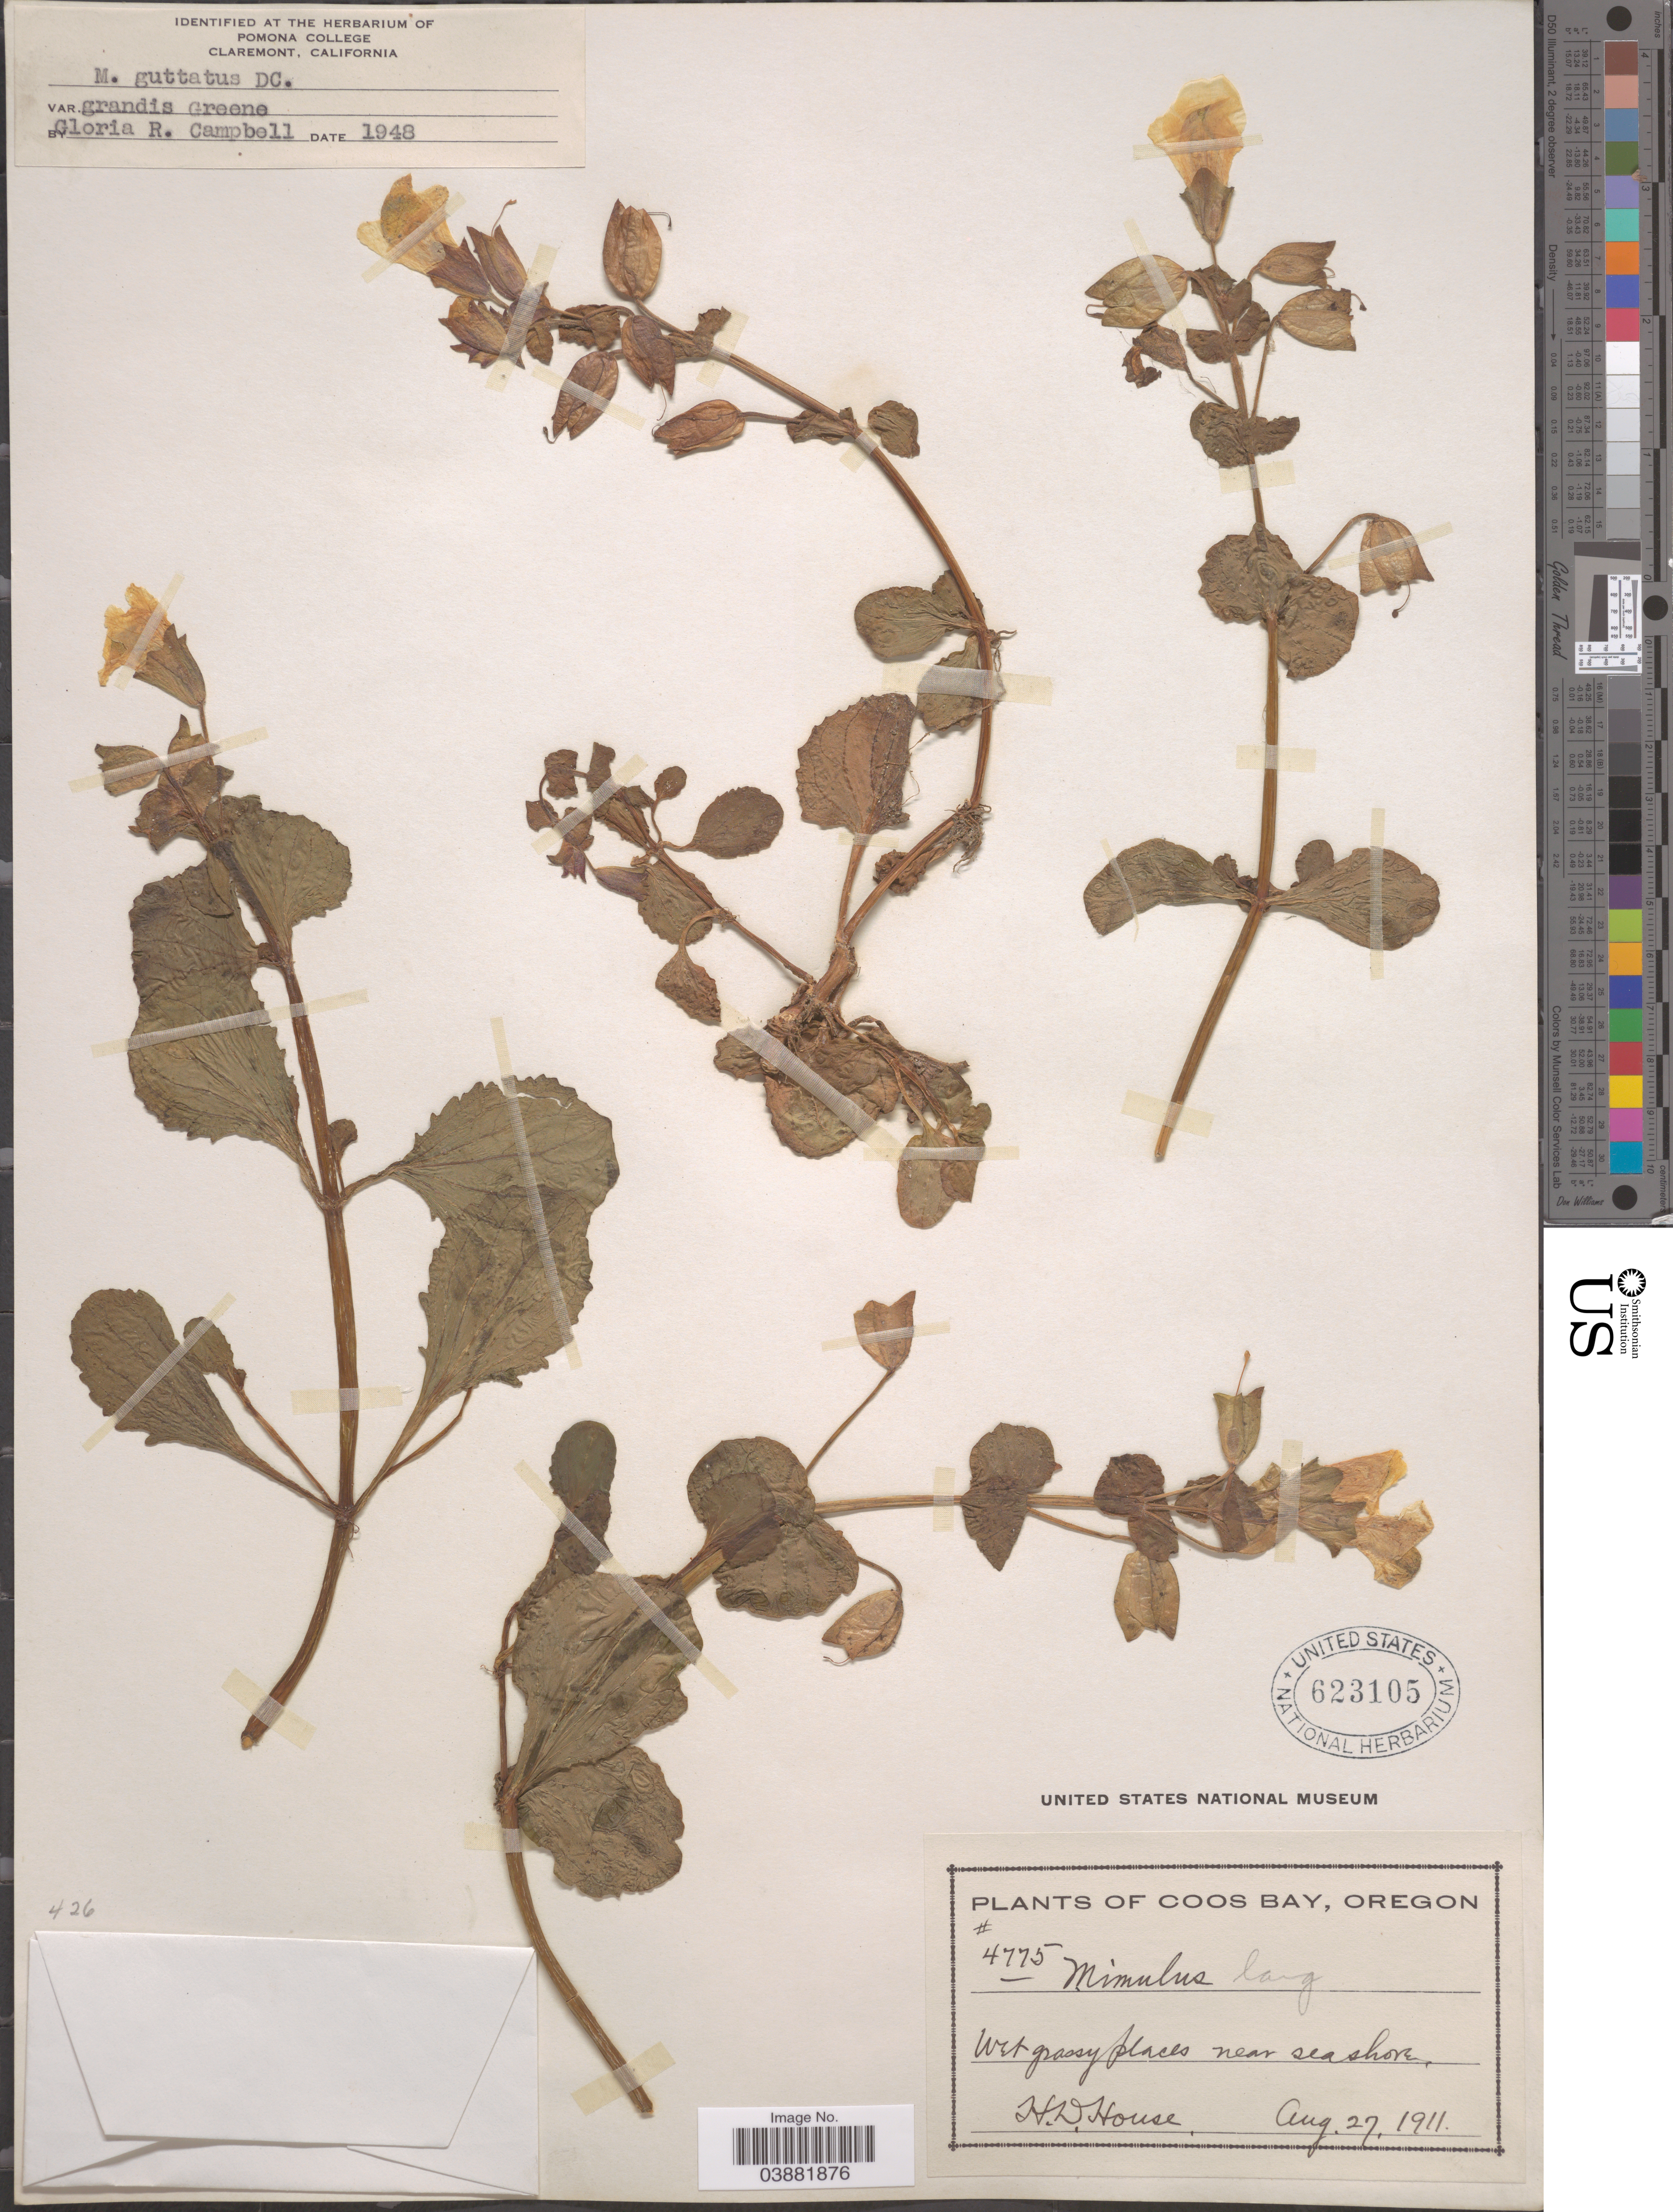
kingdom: Plantae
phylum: Tracheophyta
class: Magnoliopsida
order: Lamiales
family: Phrymaceae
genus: Mimulus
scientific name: Mimulus guttatus var. grandis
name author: Greene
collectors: H. D. House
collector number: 4775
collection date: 1911-08-27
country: United States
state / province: Oregon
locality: Coos Bay.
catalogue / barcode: US 623105